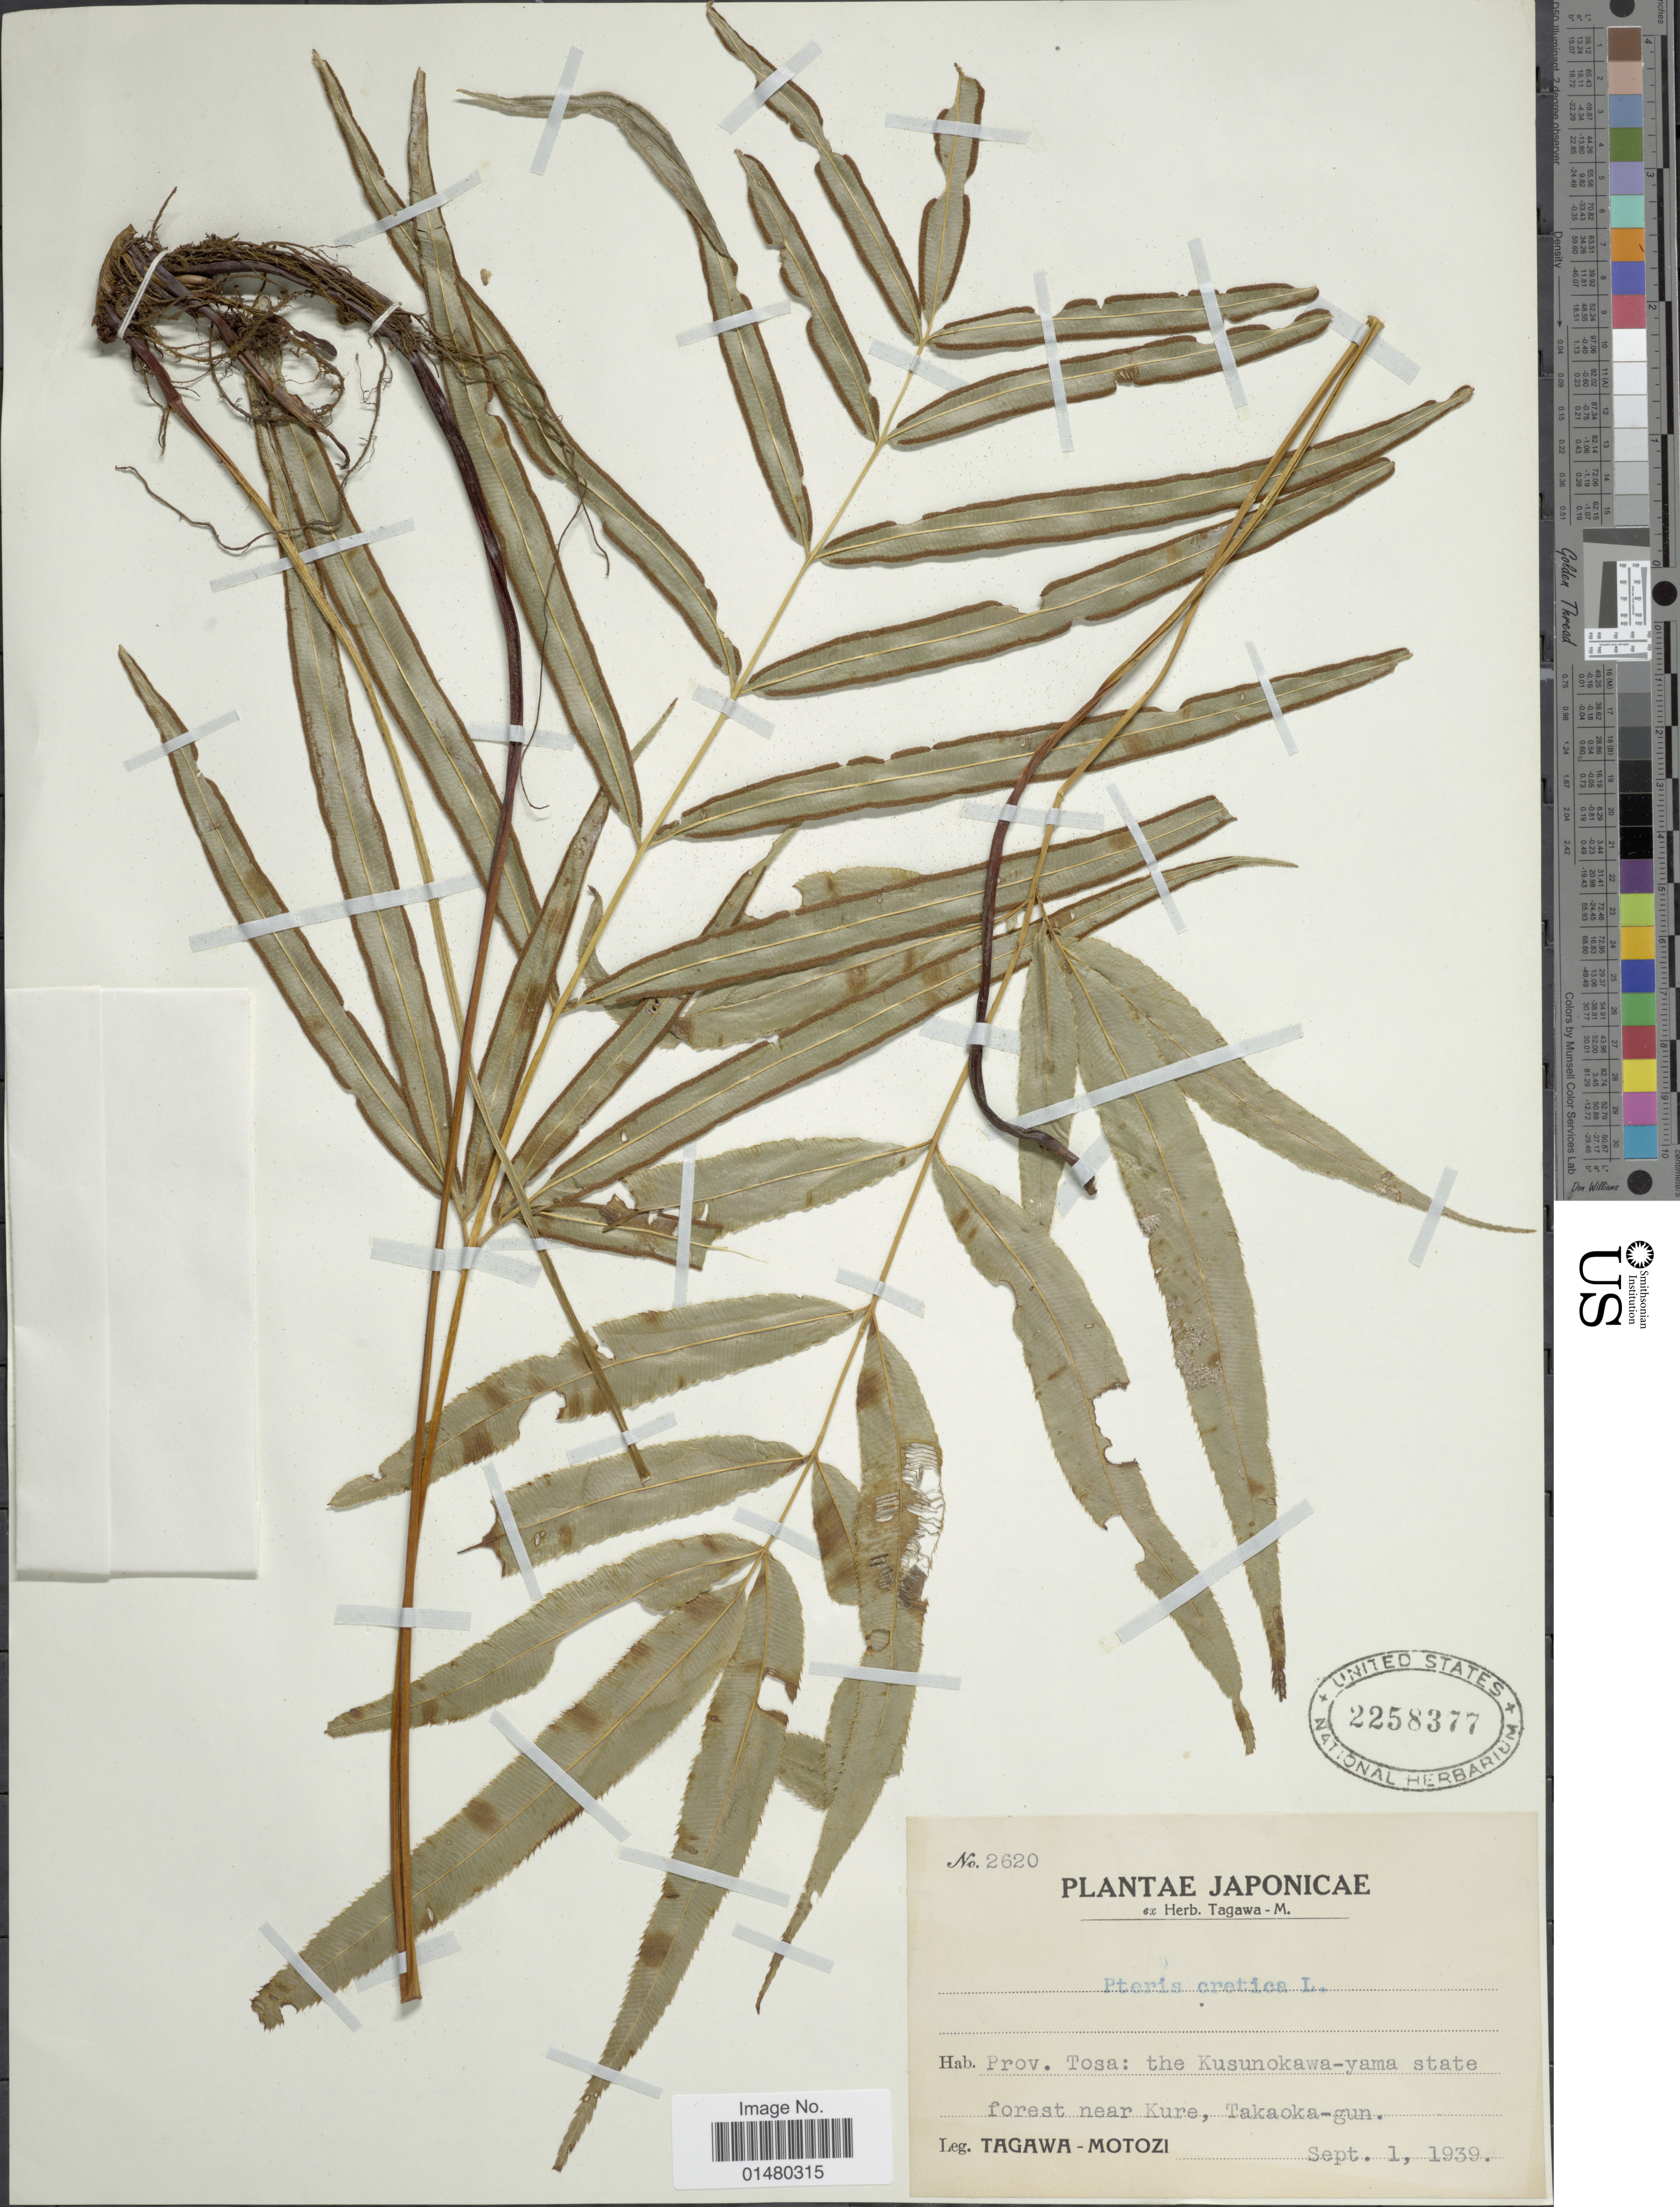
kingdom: Plantae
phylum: Tracheophyta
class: Polypodiopsida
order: Polypodiales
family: Pteridaceae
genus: Pteris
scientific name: Pteris cretica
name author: L.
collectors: M. Tagawa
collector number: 2620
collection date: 1939-09-01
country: Japan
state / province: Koti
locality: Prov. Tosa: the Kusunokawa-yama state forest near Kure, Takaoka-gun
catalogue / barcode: US 2258377